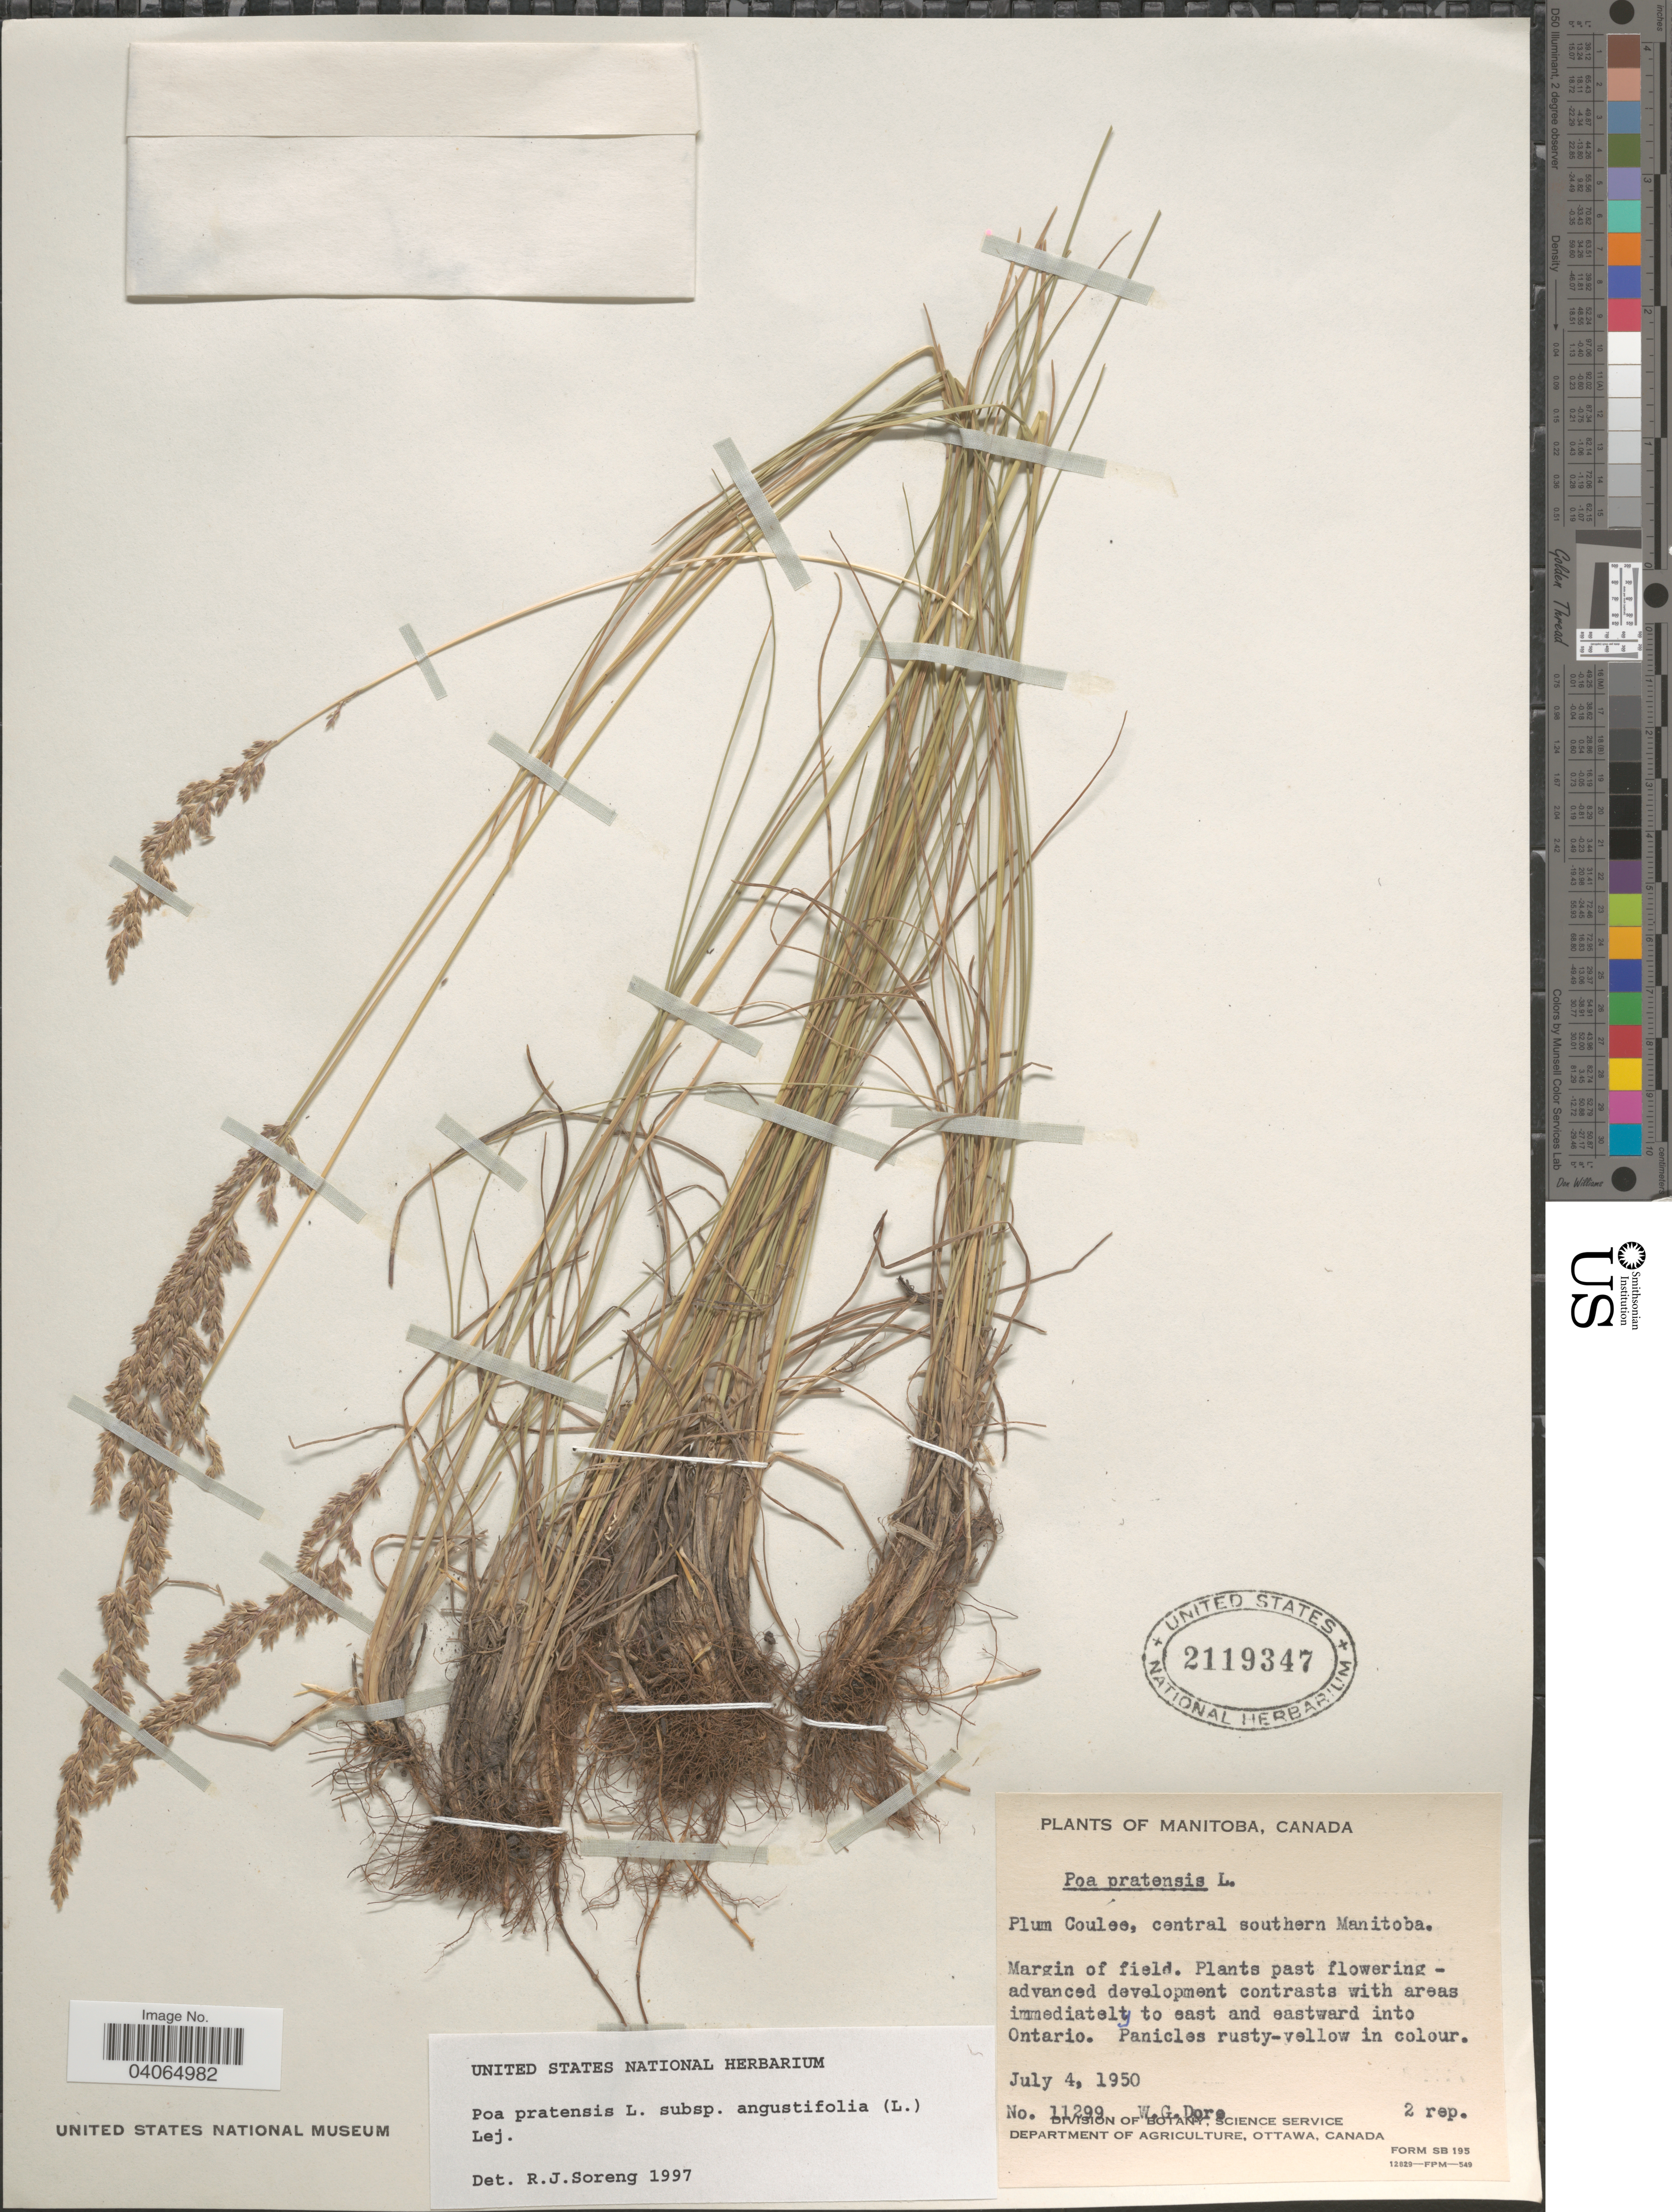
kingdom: Plantae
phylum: Tracheophyta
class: Liliopsida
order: Poales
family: Poaceae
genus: Poa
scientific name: Poa pratensis subsp. angustifolia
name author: (L.) Lej.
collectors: W. Dore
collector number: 11299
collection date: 1950-07-04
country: Canada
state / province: Manitoba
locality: Plum Coulee, central southern Manitoba. Areas immediately to east and eastward into Ontario.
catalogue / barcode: US 2119347